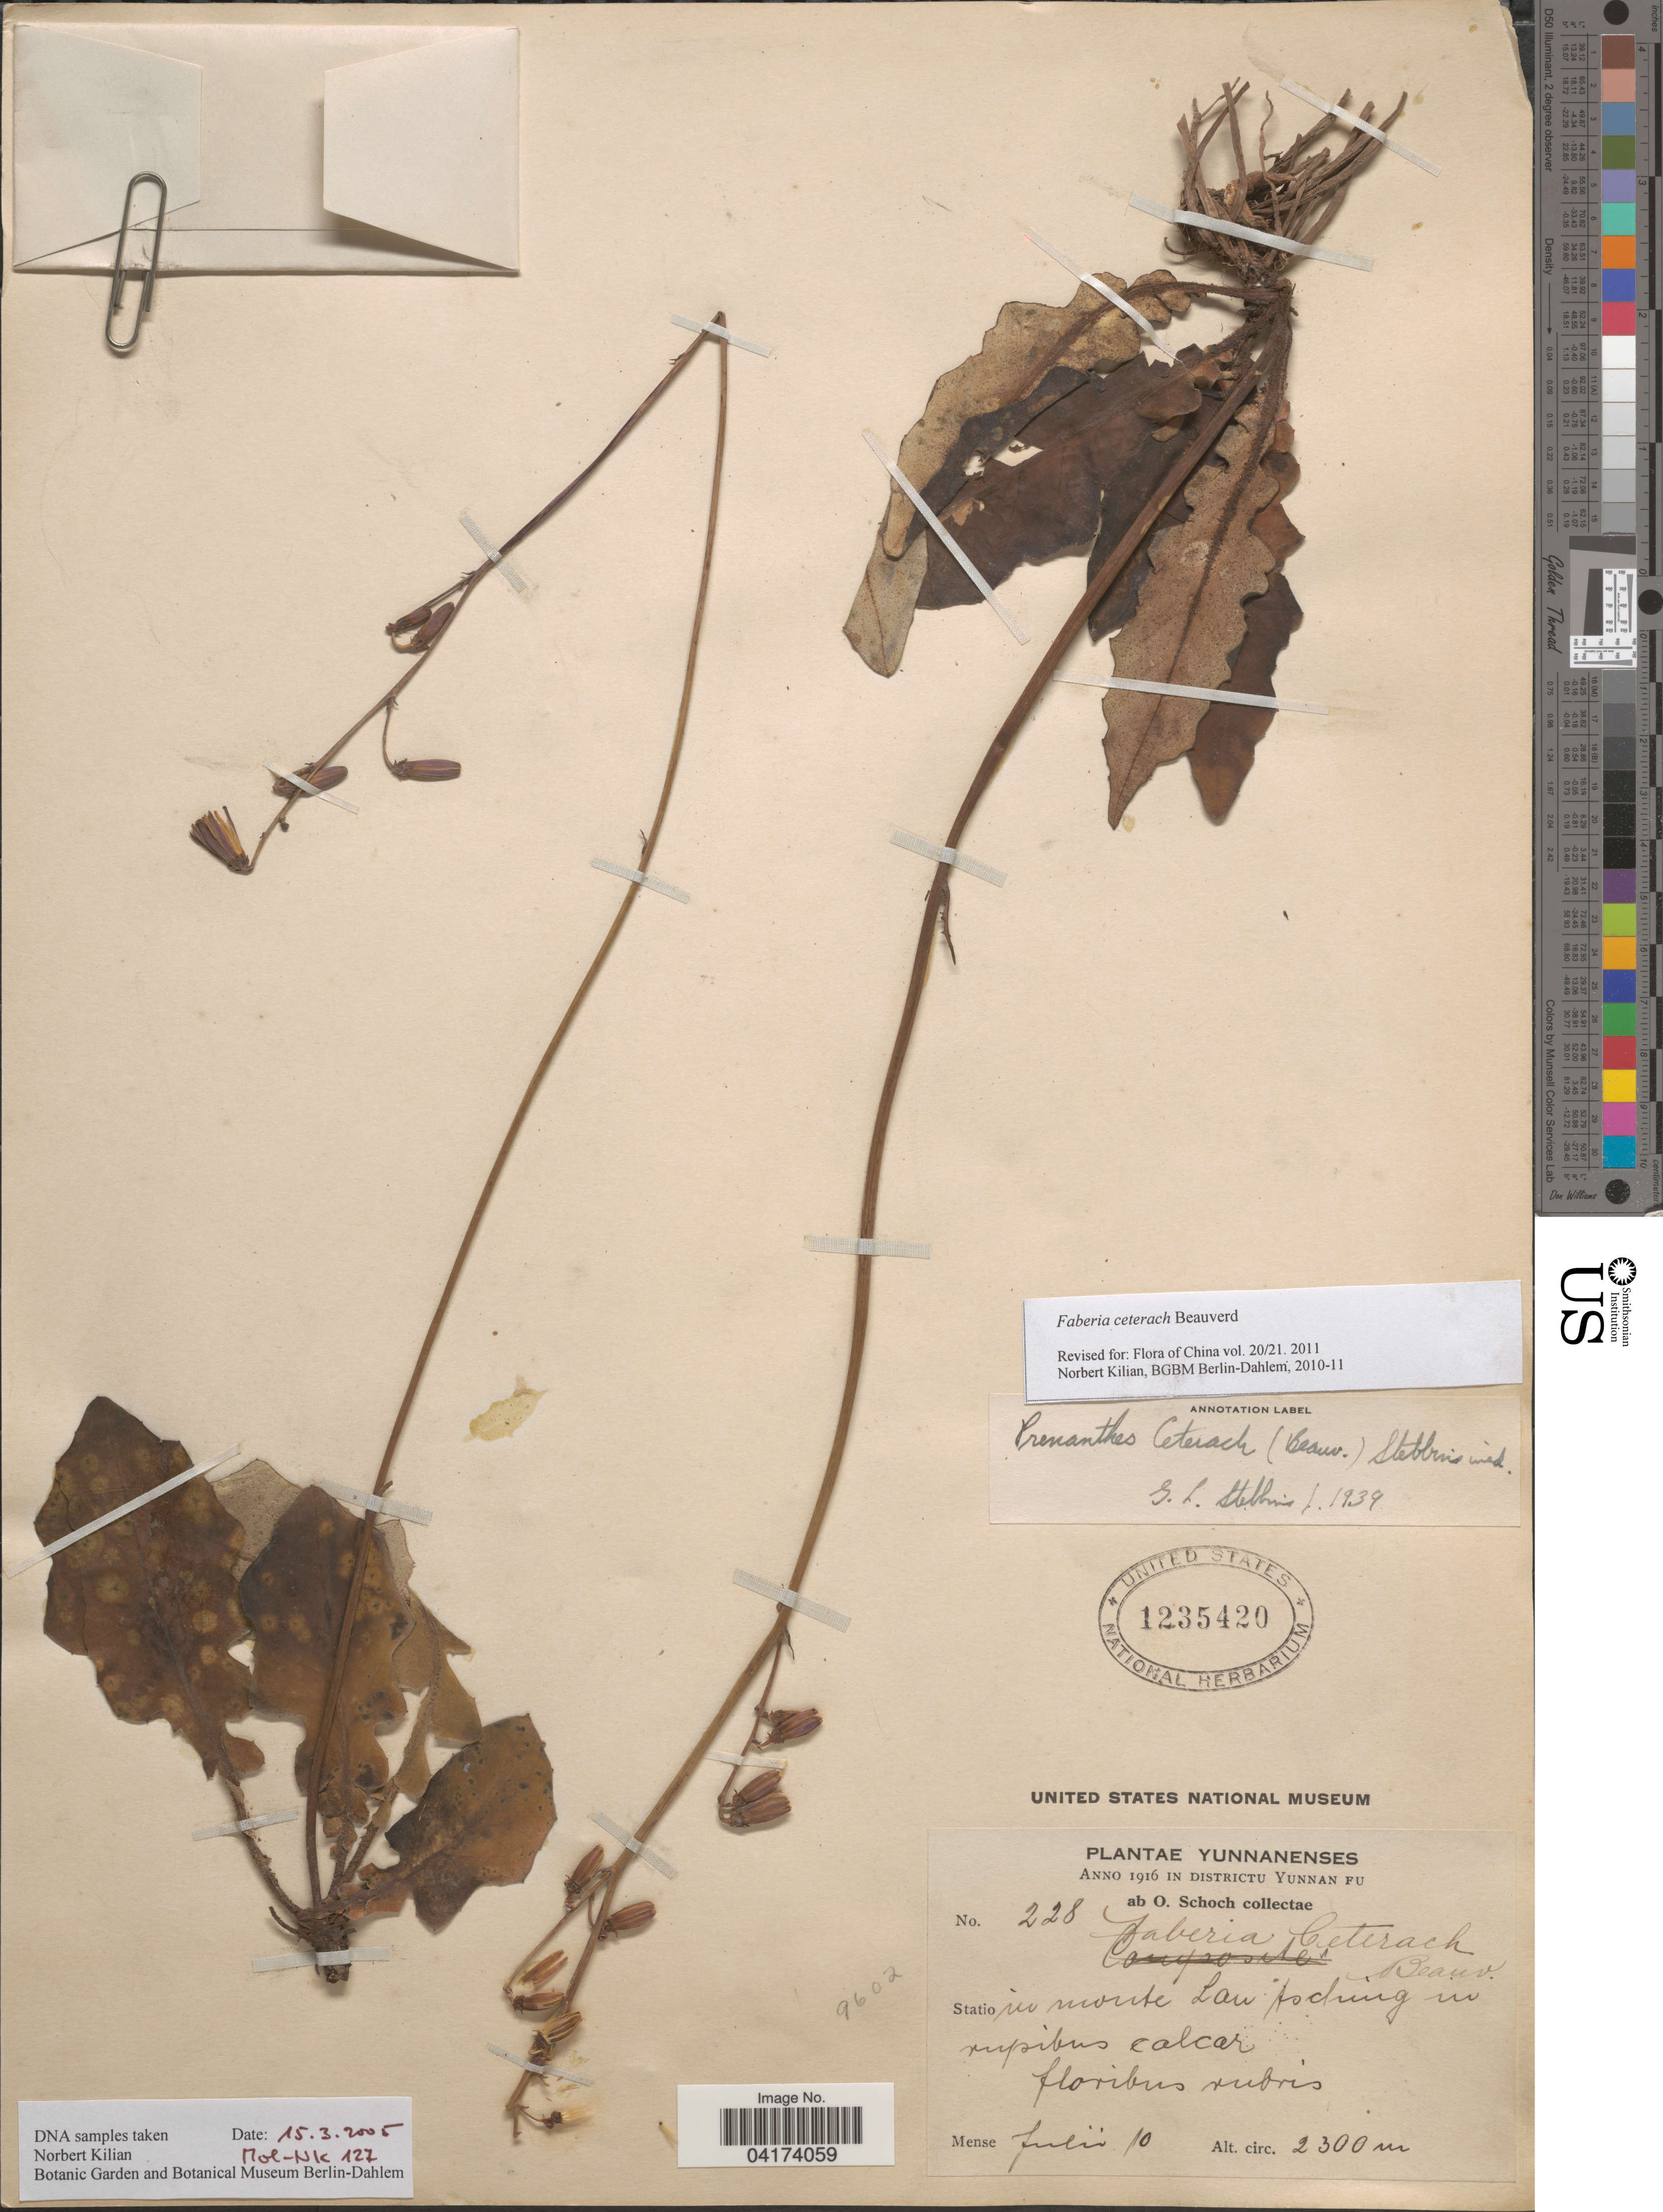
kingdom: Plantae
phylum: Tracheophyta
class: Magnoliopsida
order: Asterales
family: Asteraceae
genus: Faberia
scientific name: Faberia ceterach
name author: Beauverd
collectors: O. Schoch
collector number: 228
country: China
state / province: Yunnan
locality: Yunnanses. In districtu Yunnan Fu. In monte Lau to ching in rupibus calcar floribus rubris.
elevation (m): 2300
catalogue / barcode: US 1235420